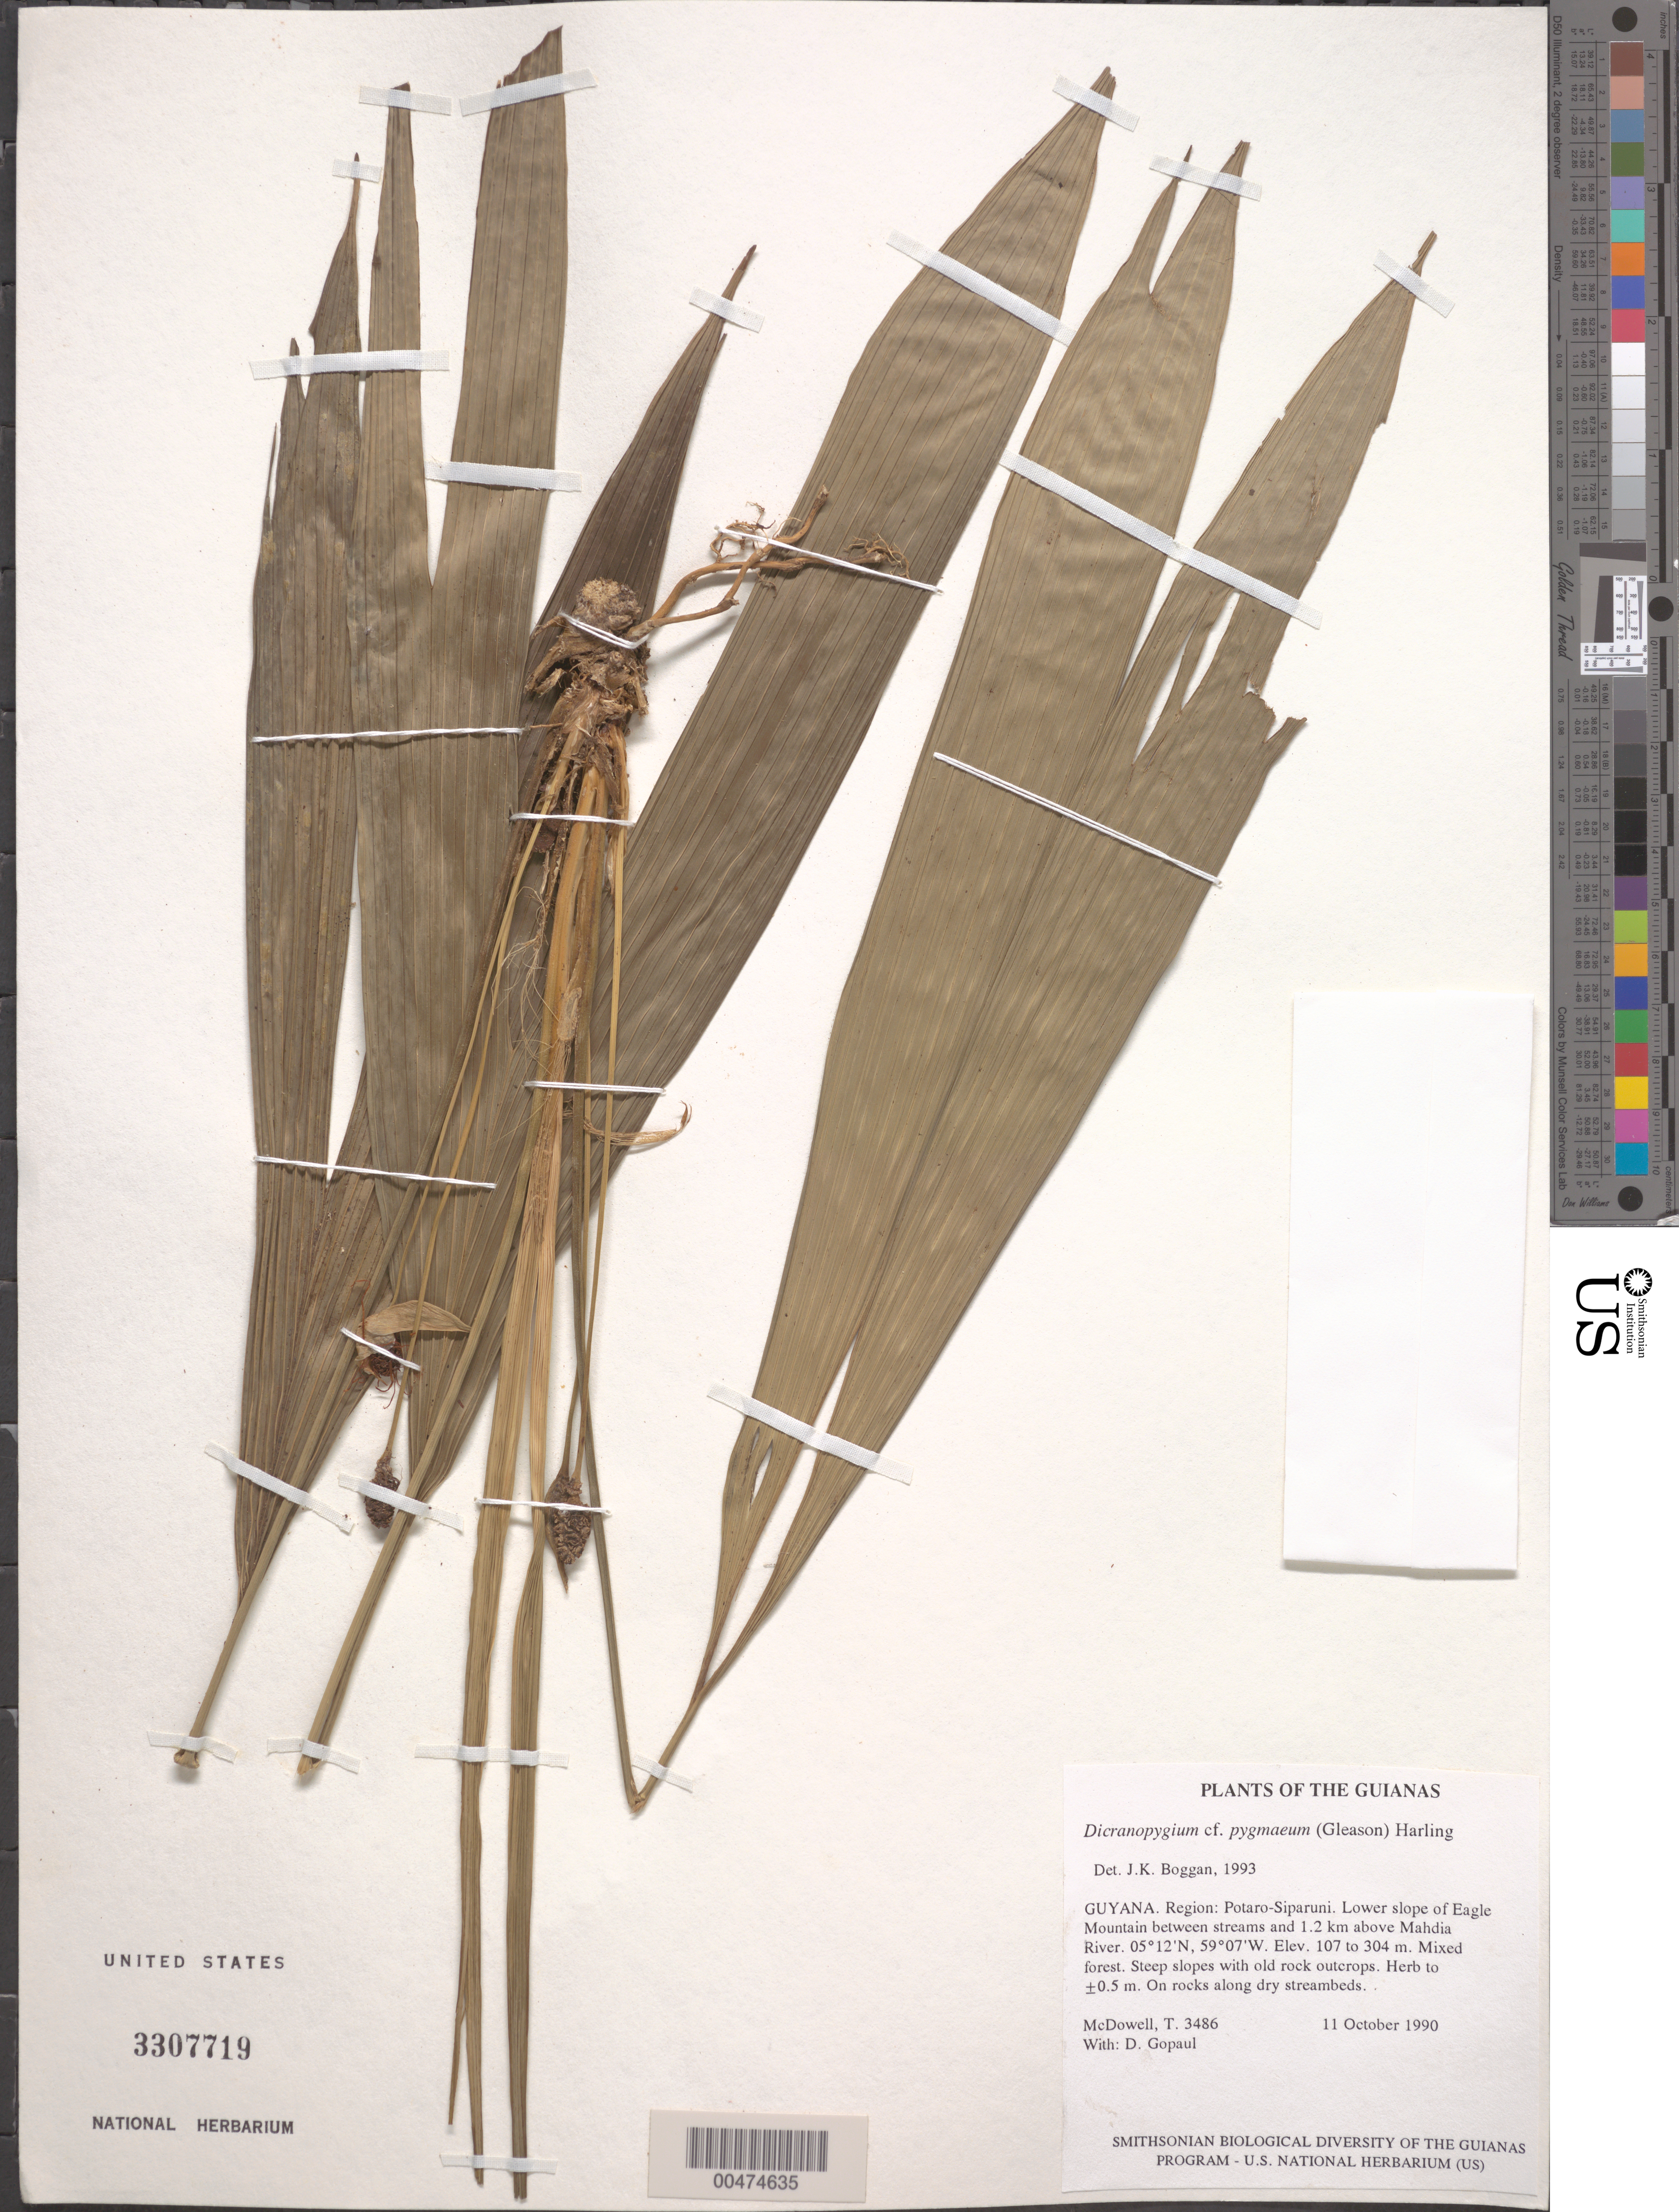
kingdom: Plantae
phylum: Tracheophyta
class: Liliopsida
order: Pandanales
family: Cyclanthaceae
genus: Dicranopygium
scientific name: Dicranopygium pygmaeum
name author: (Gleason) Harling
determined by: Boggan, J. K., (US), NMNH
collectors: T. McDowell & D. Gopaul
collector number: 3486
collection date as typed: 11 October 1990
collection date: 1990-10-11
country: Guyana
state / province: Potaro-Siparuni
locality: Lower slope of Eagle Mountain between streams and 1.2 km above Mahdia River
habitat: Mixed forest. Steep slopes with old rock outcrops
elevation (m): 107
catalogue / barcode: US 3307719